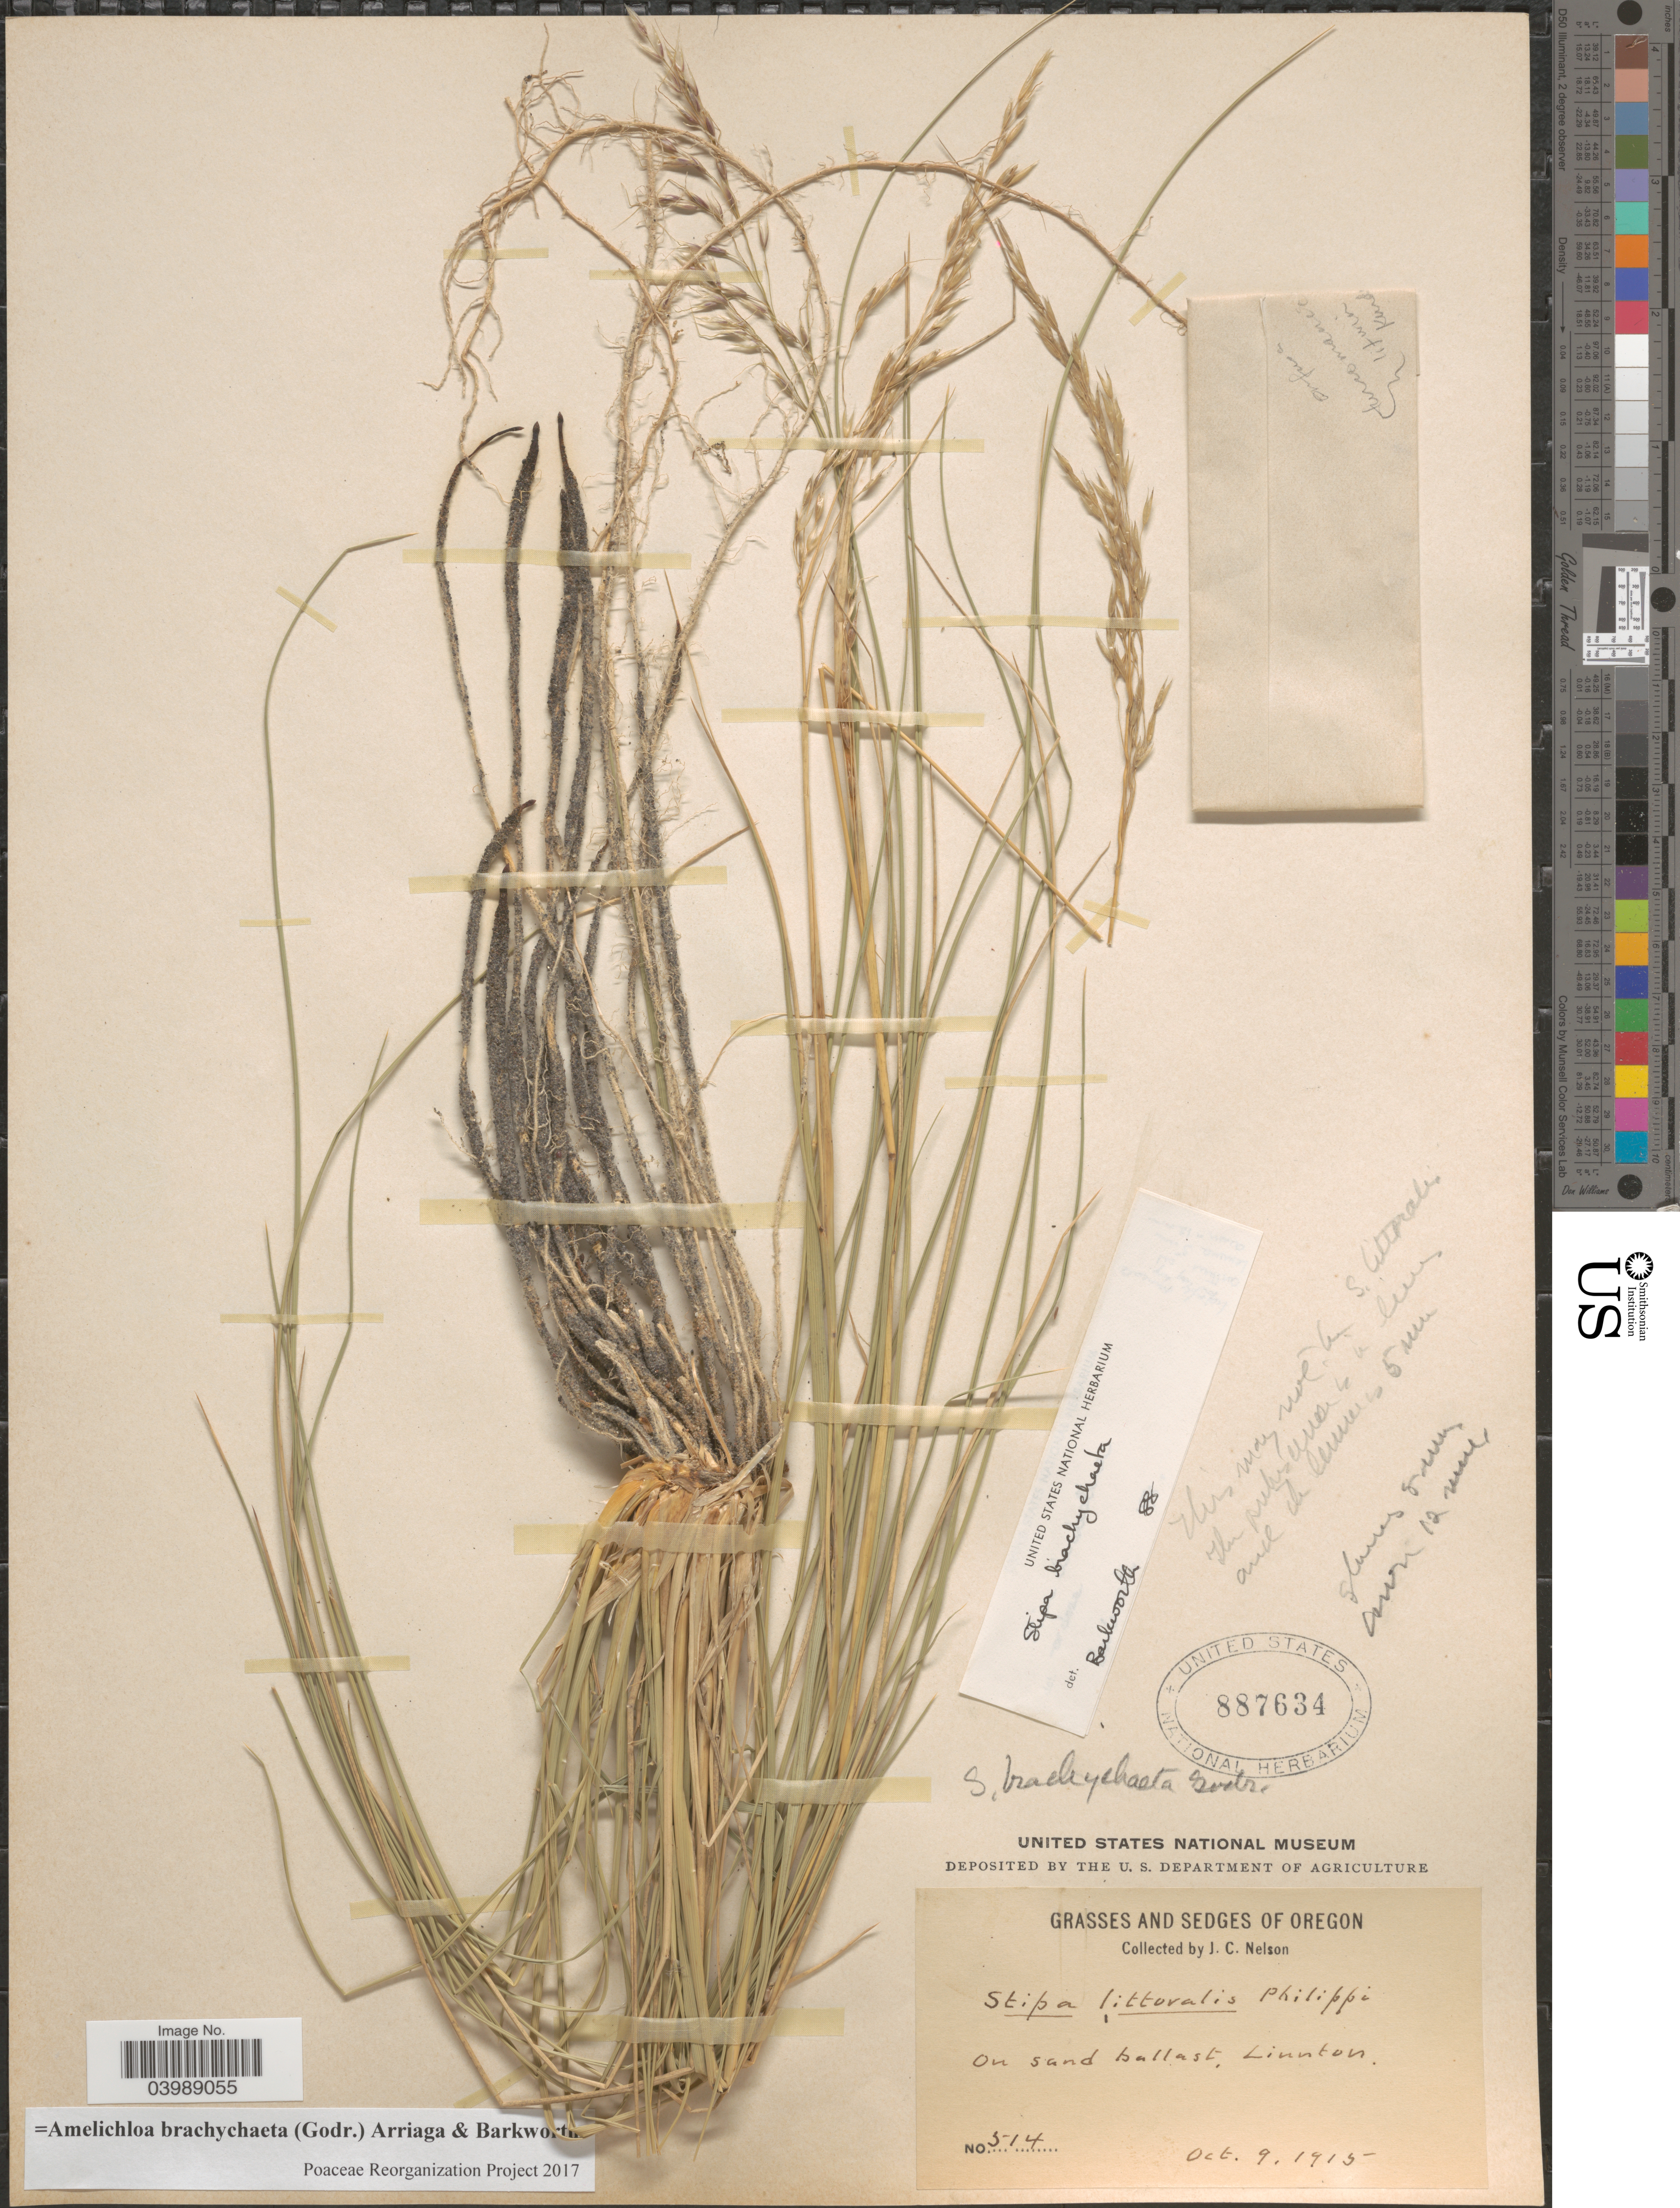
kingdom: Plantae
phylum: Tracheophyta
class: Liliopsida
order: Poales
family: Poaceae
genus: Amelichloa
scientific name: Amelichloa brachychaeta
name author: (Godr.) Arriaga & Barkworth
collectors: J. C. Nelson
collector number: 514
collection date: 1915-10-09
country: United States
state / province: Oregon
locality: Linnton.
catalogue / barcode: US 887634